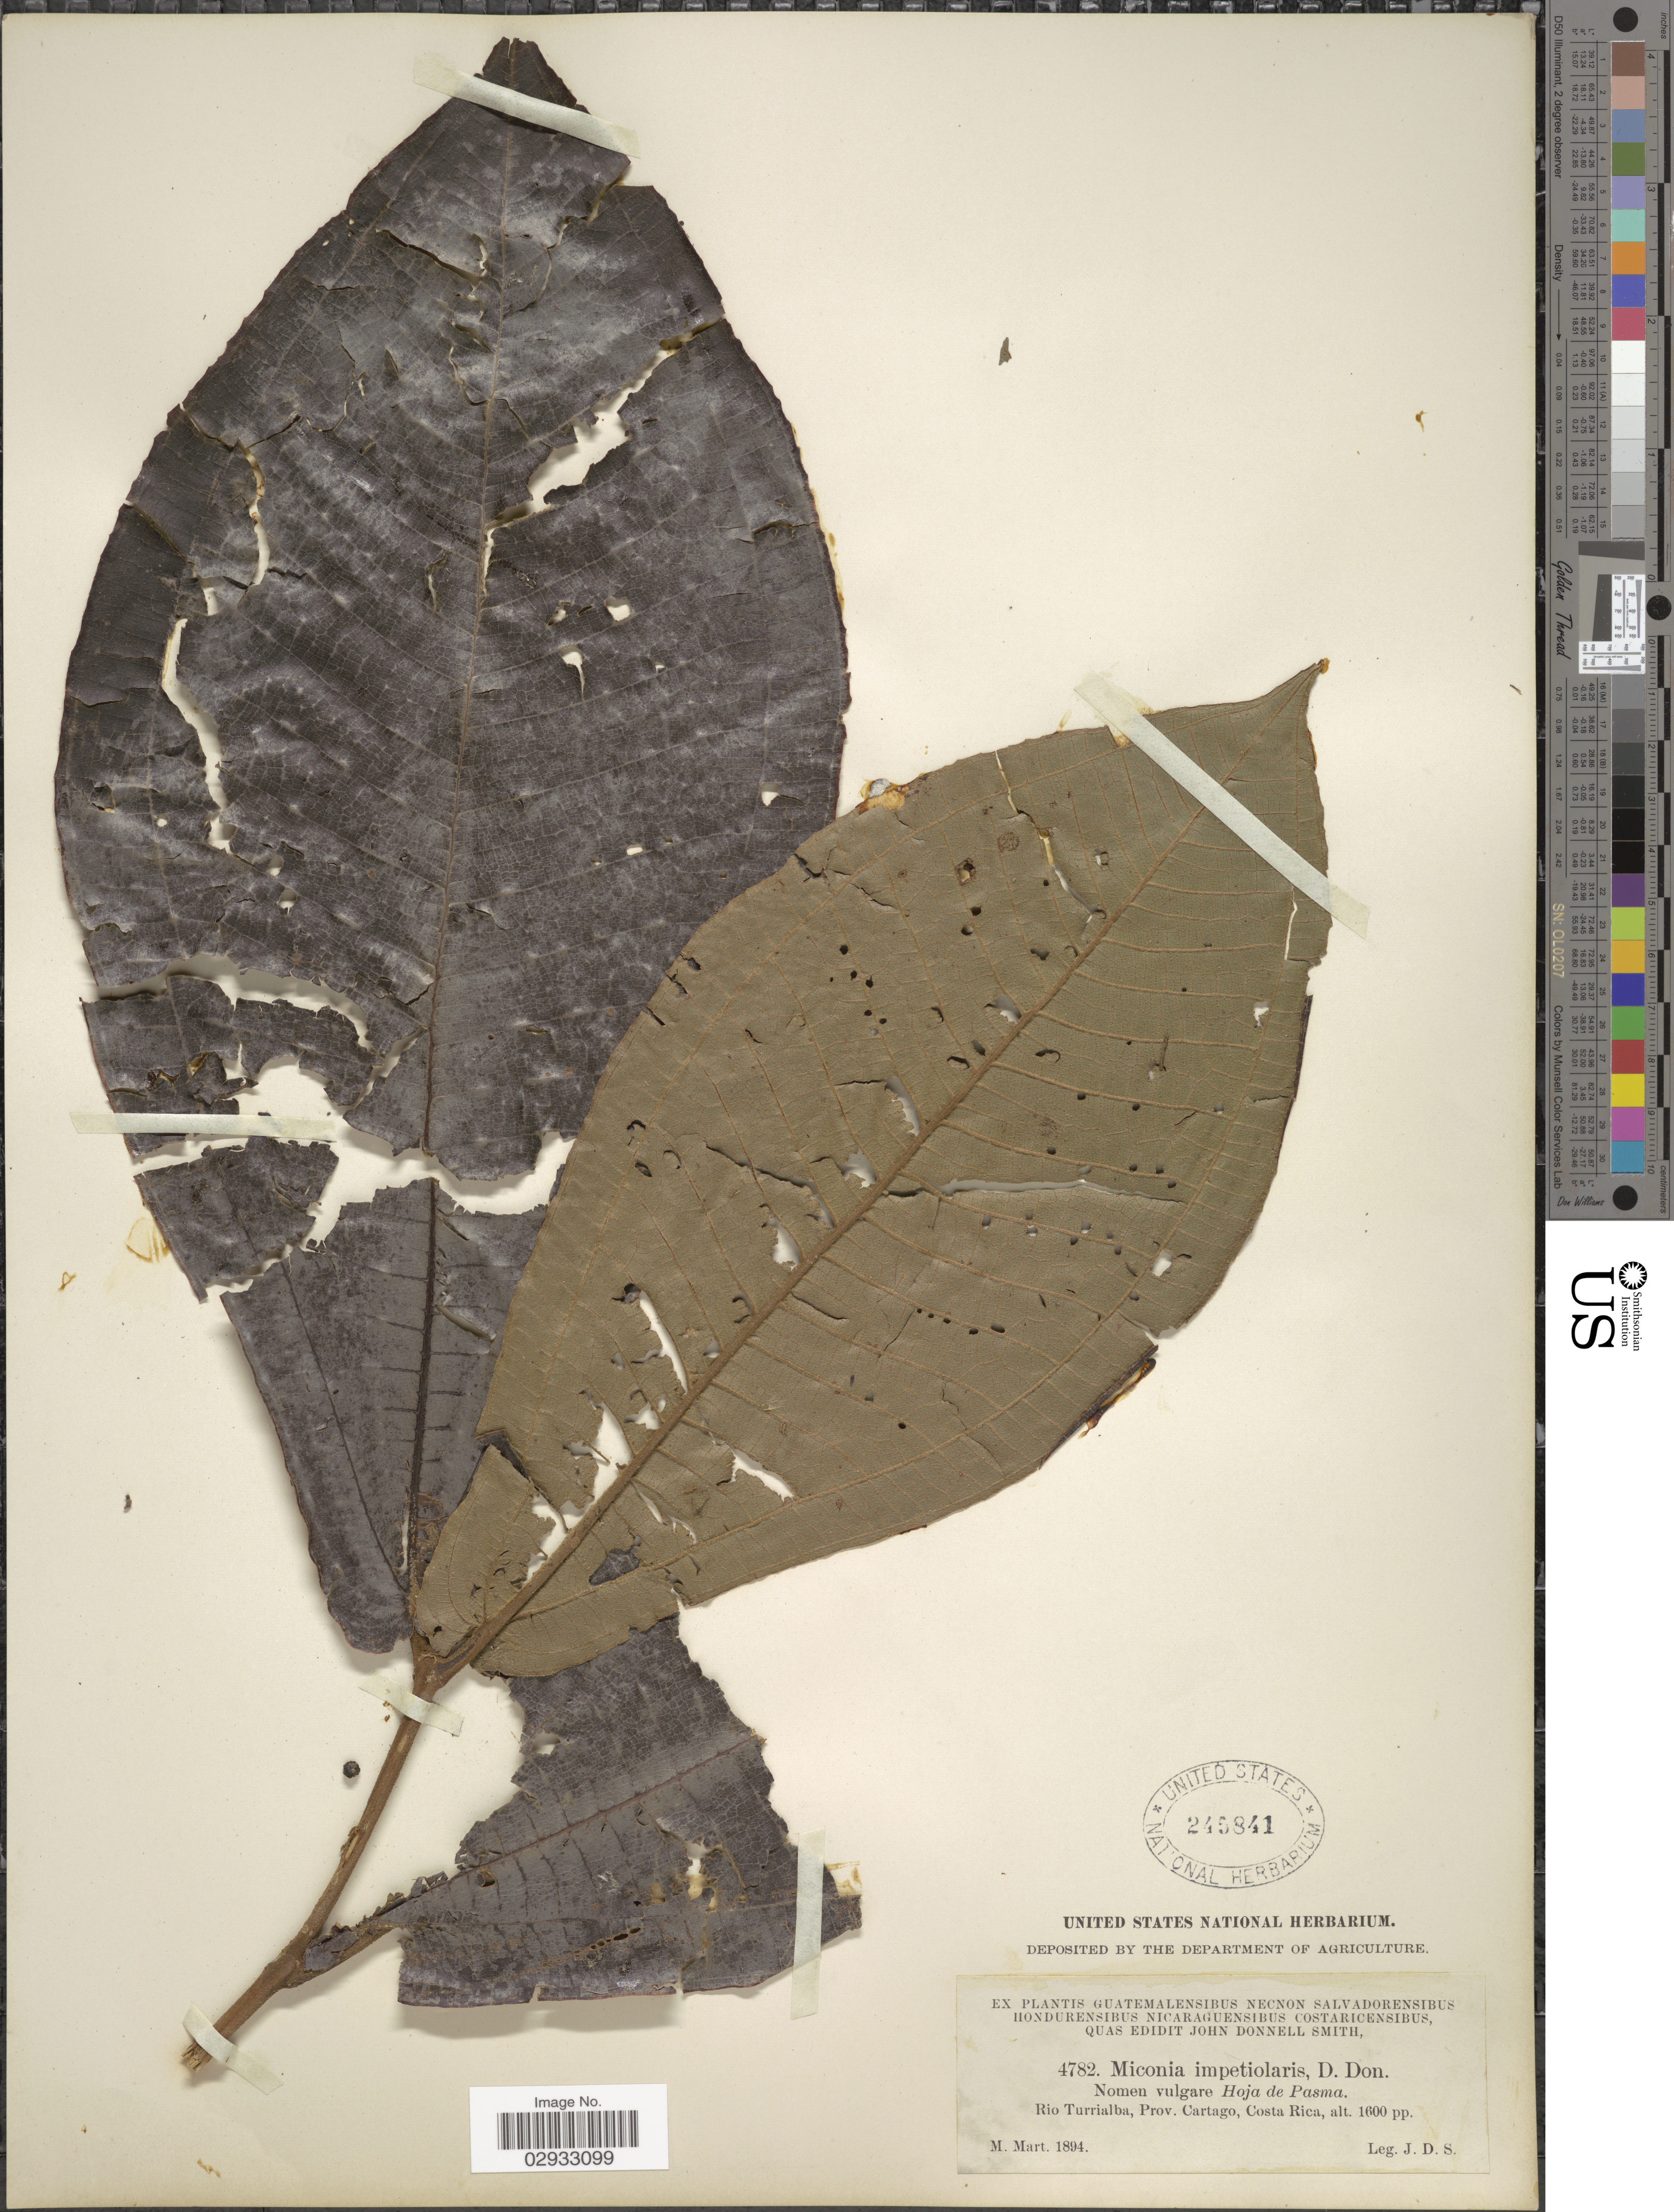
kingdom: Plantae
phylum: Tracheophyta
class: Magnoliopsida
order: Myrtales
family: Melastomataceae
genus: Miconia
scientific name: Miconia impetiolaris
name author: (Sw.) D. Don ex DC.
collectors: J. Donnell Smith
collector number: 4782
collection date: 1894-03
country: Costa Rica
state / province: Cartago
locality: Rio Turrialba, Prov. Cartago.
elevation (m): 488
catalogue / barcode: US 245841